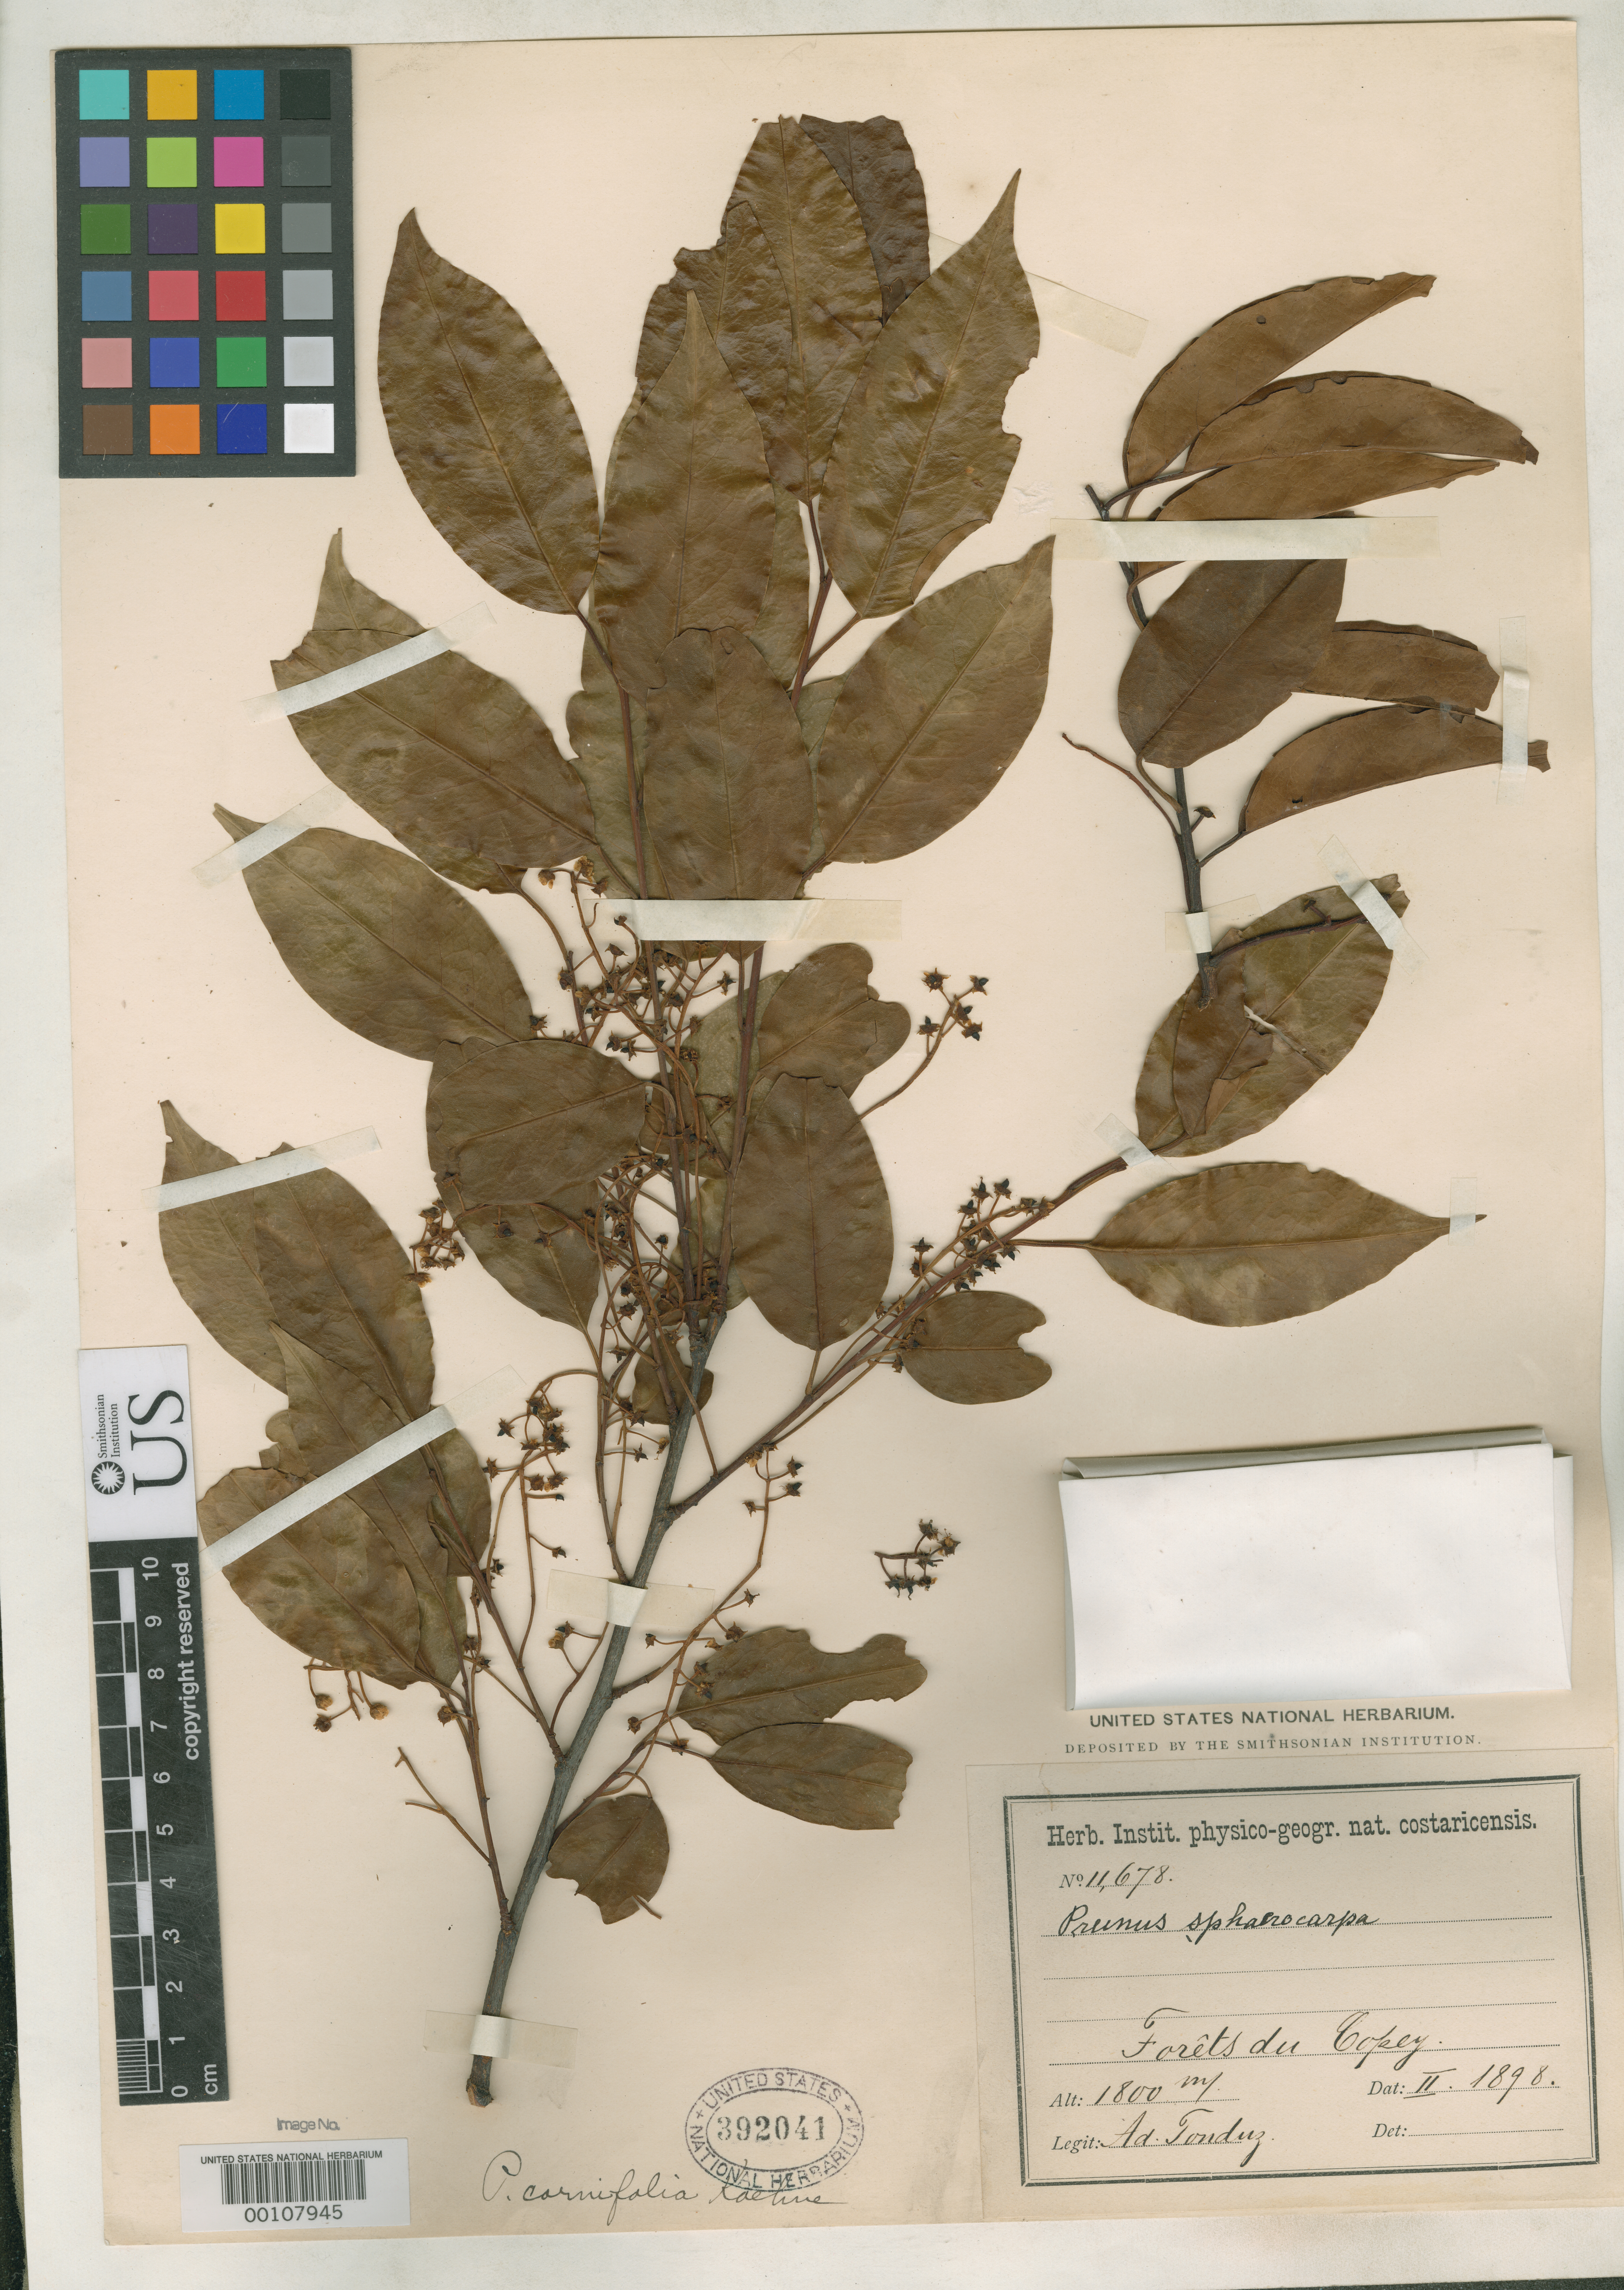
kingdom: Plantae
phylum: Tracheophyta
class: Magnoliopsida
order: Rosales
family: Rosaceae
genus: Prunus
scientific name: Prunus cornifolia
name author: Koehne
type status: Type Collection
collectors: A. Tonduz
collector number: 11678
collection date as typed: Feb 1898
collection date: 1898-02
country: Costa Rica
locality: Forets du Copey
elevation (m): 1800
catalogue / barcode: US 392041